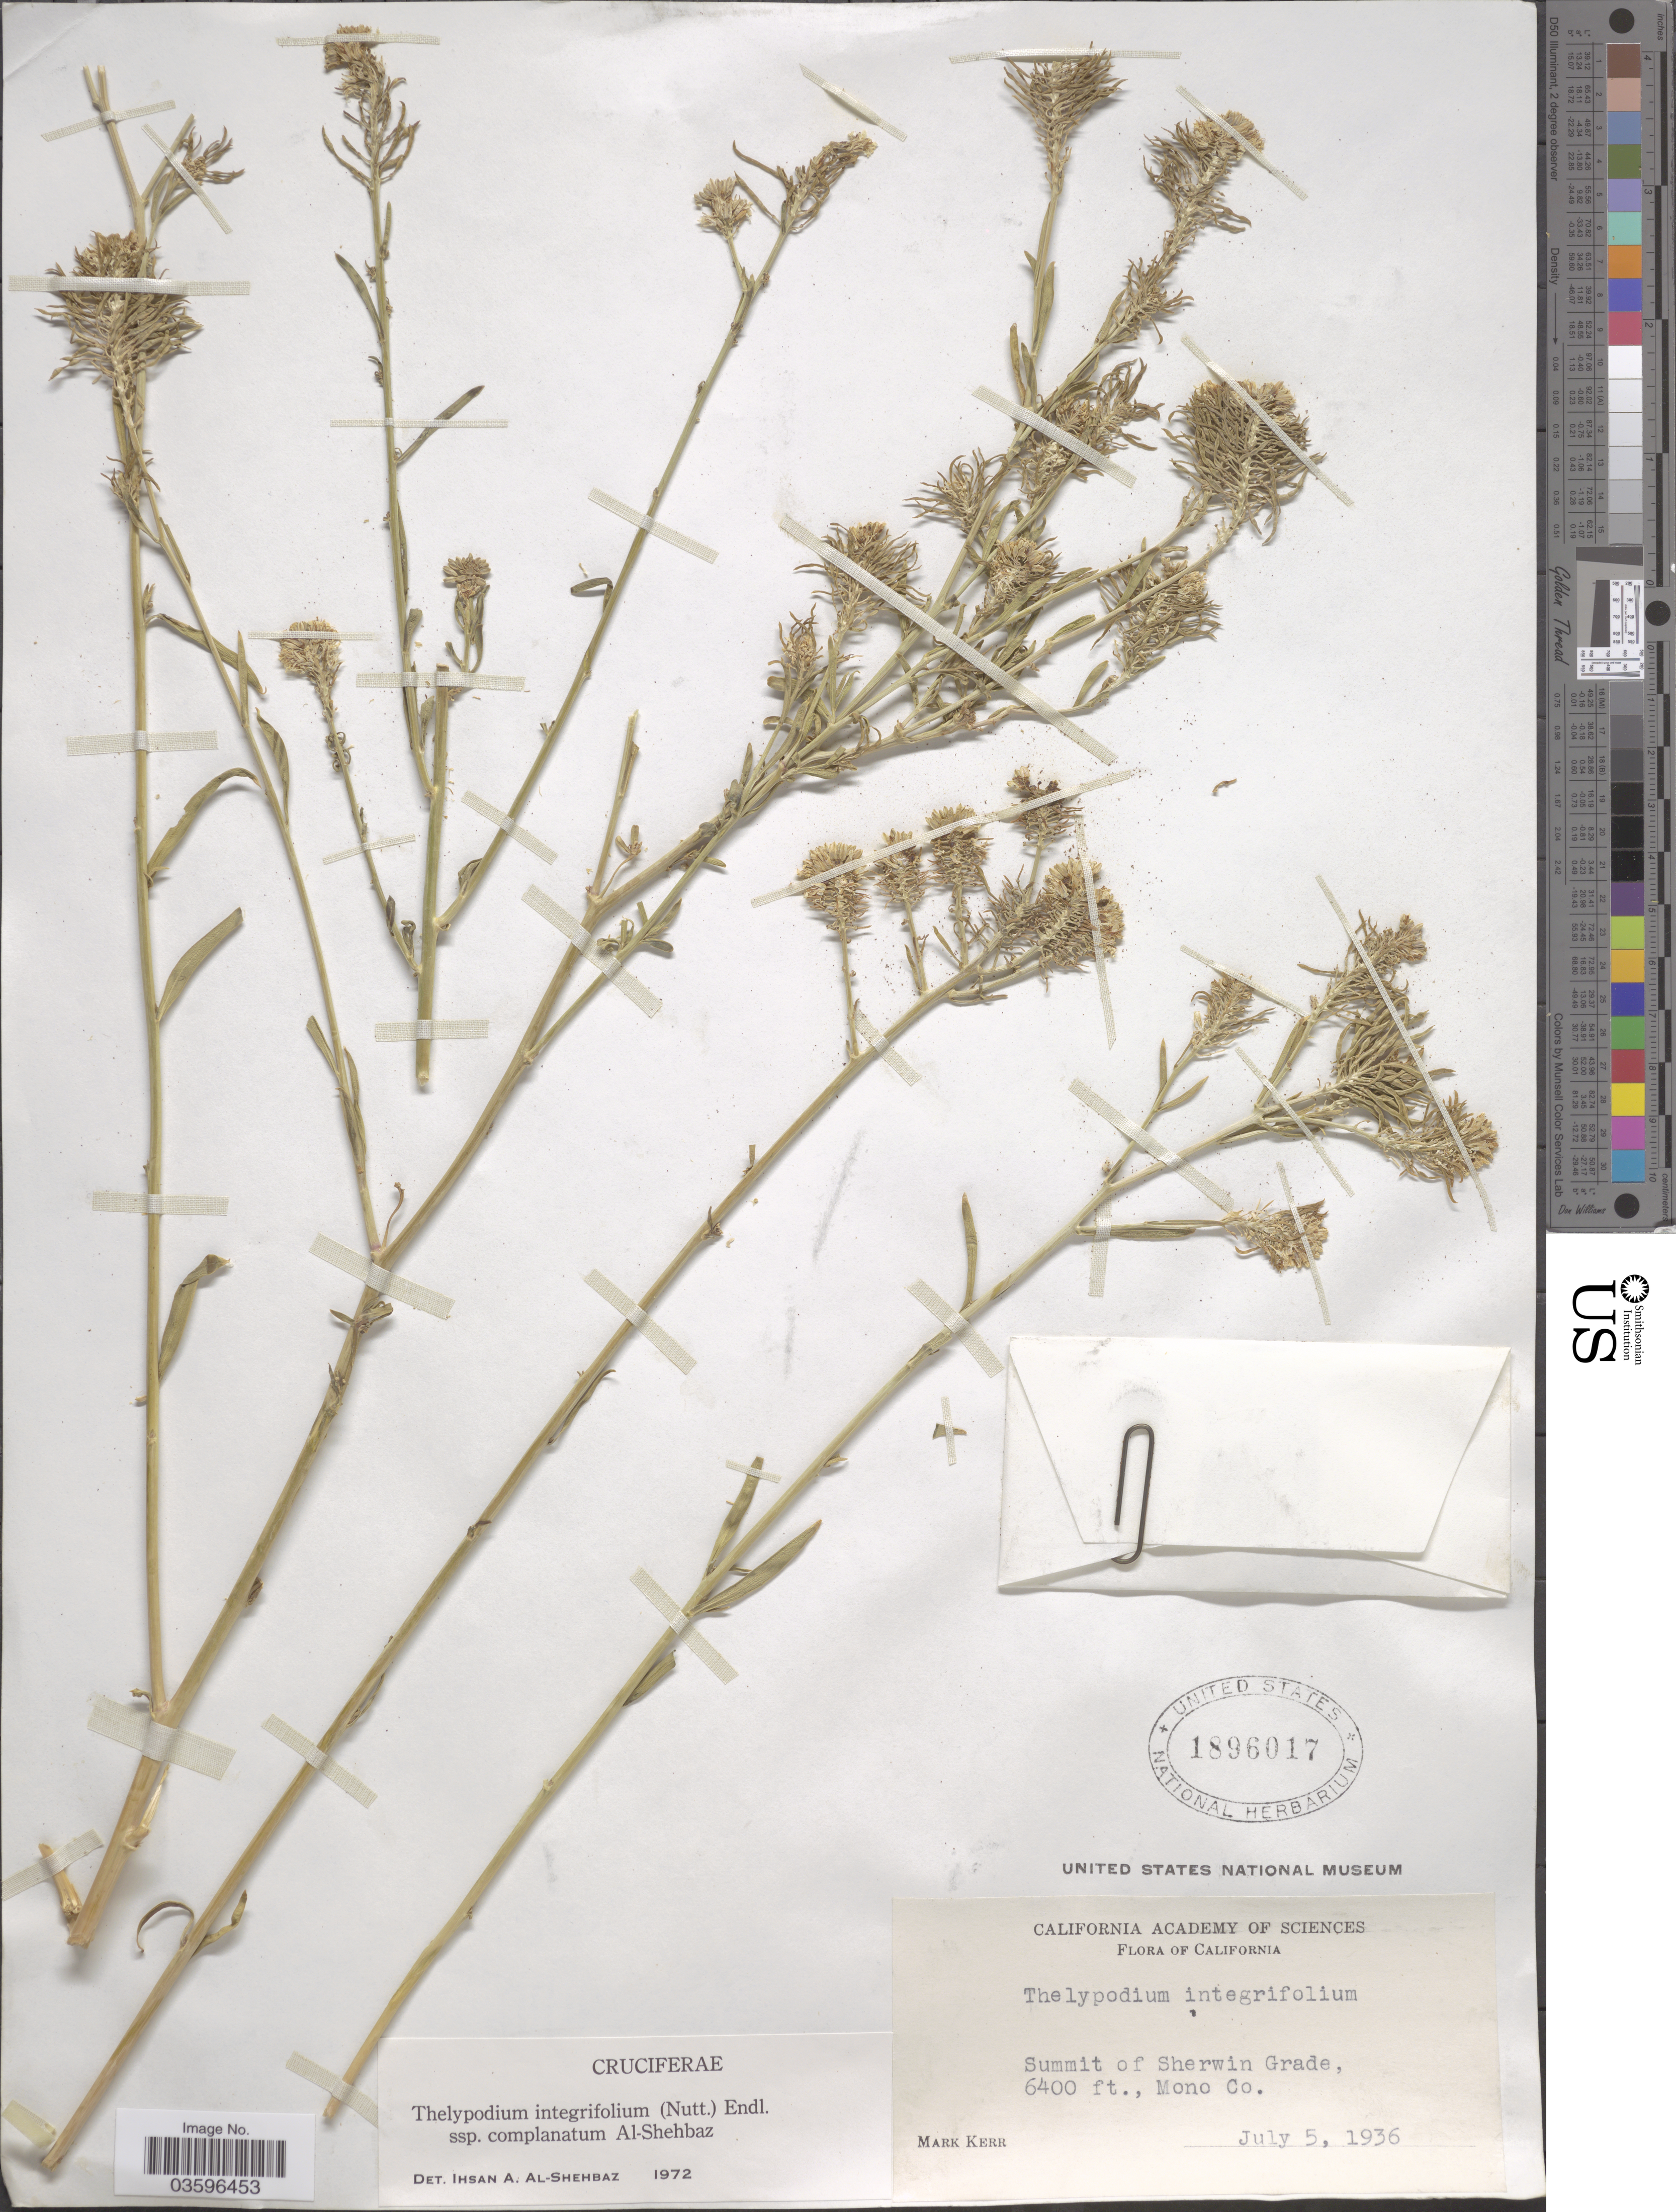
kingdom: Plantae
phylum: Tracheophyta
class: Magnoliopsida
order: Brassicales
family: Brassicaceae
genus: Thelypodium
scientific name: Thelypodium integrifolium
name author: (Nutt.) Endl.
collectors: M. Kerr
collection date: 1936-07-05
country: United States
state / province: California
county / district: Mono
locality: Summit of Sherwin Grade, Mono Co.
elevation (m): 1951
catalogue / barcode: US 1896017